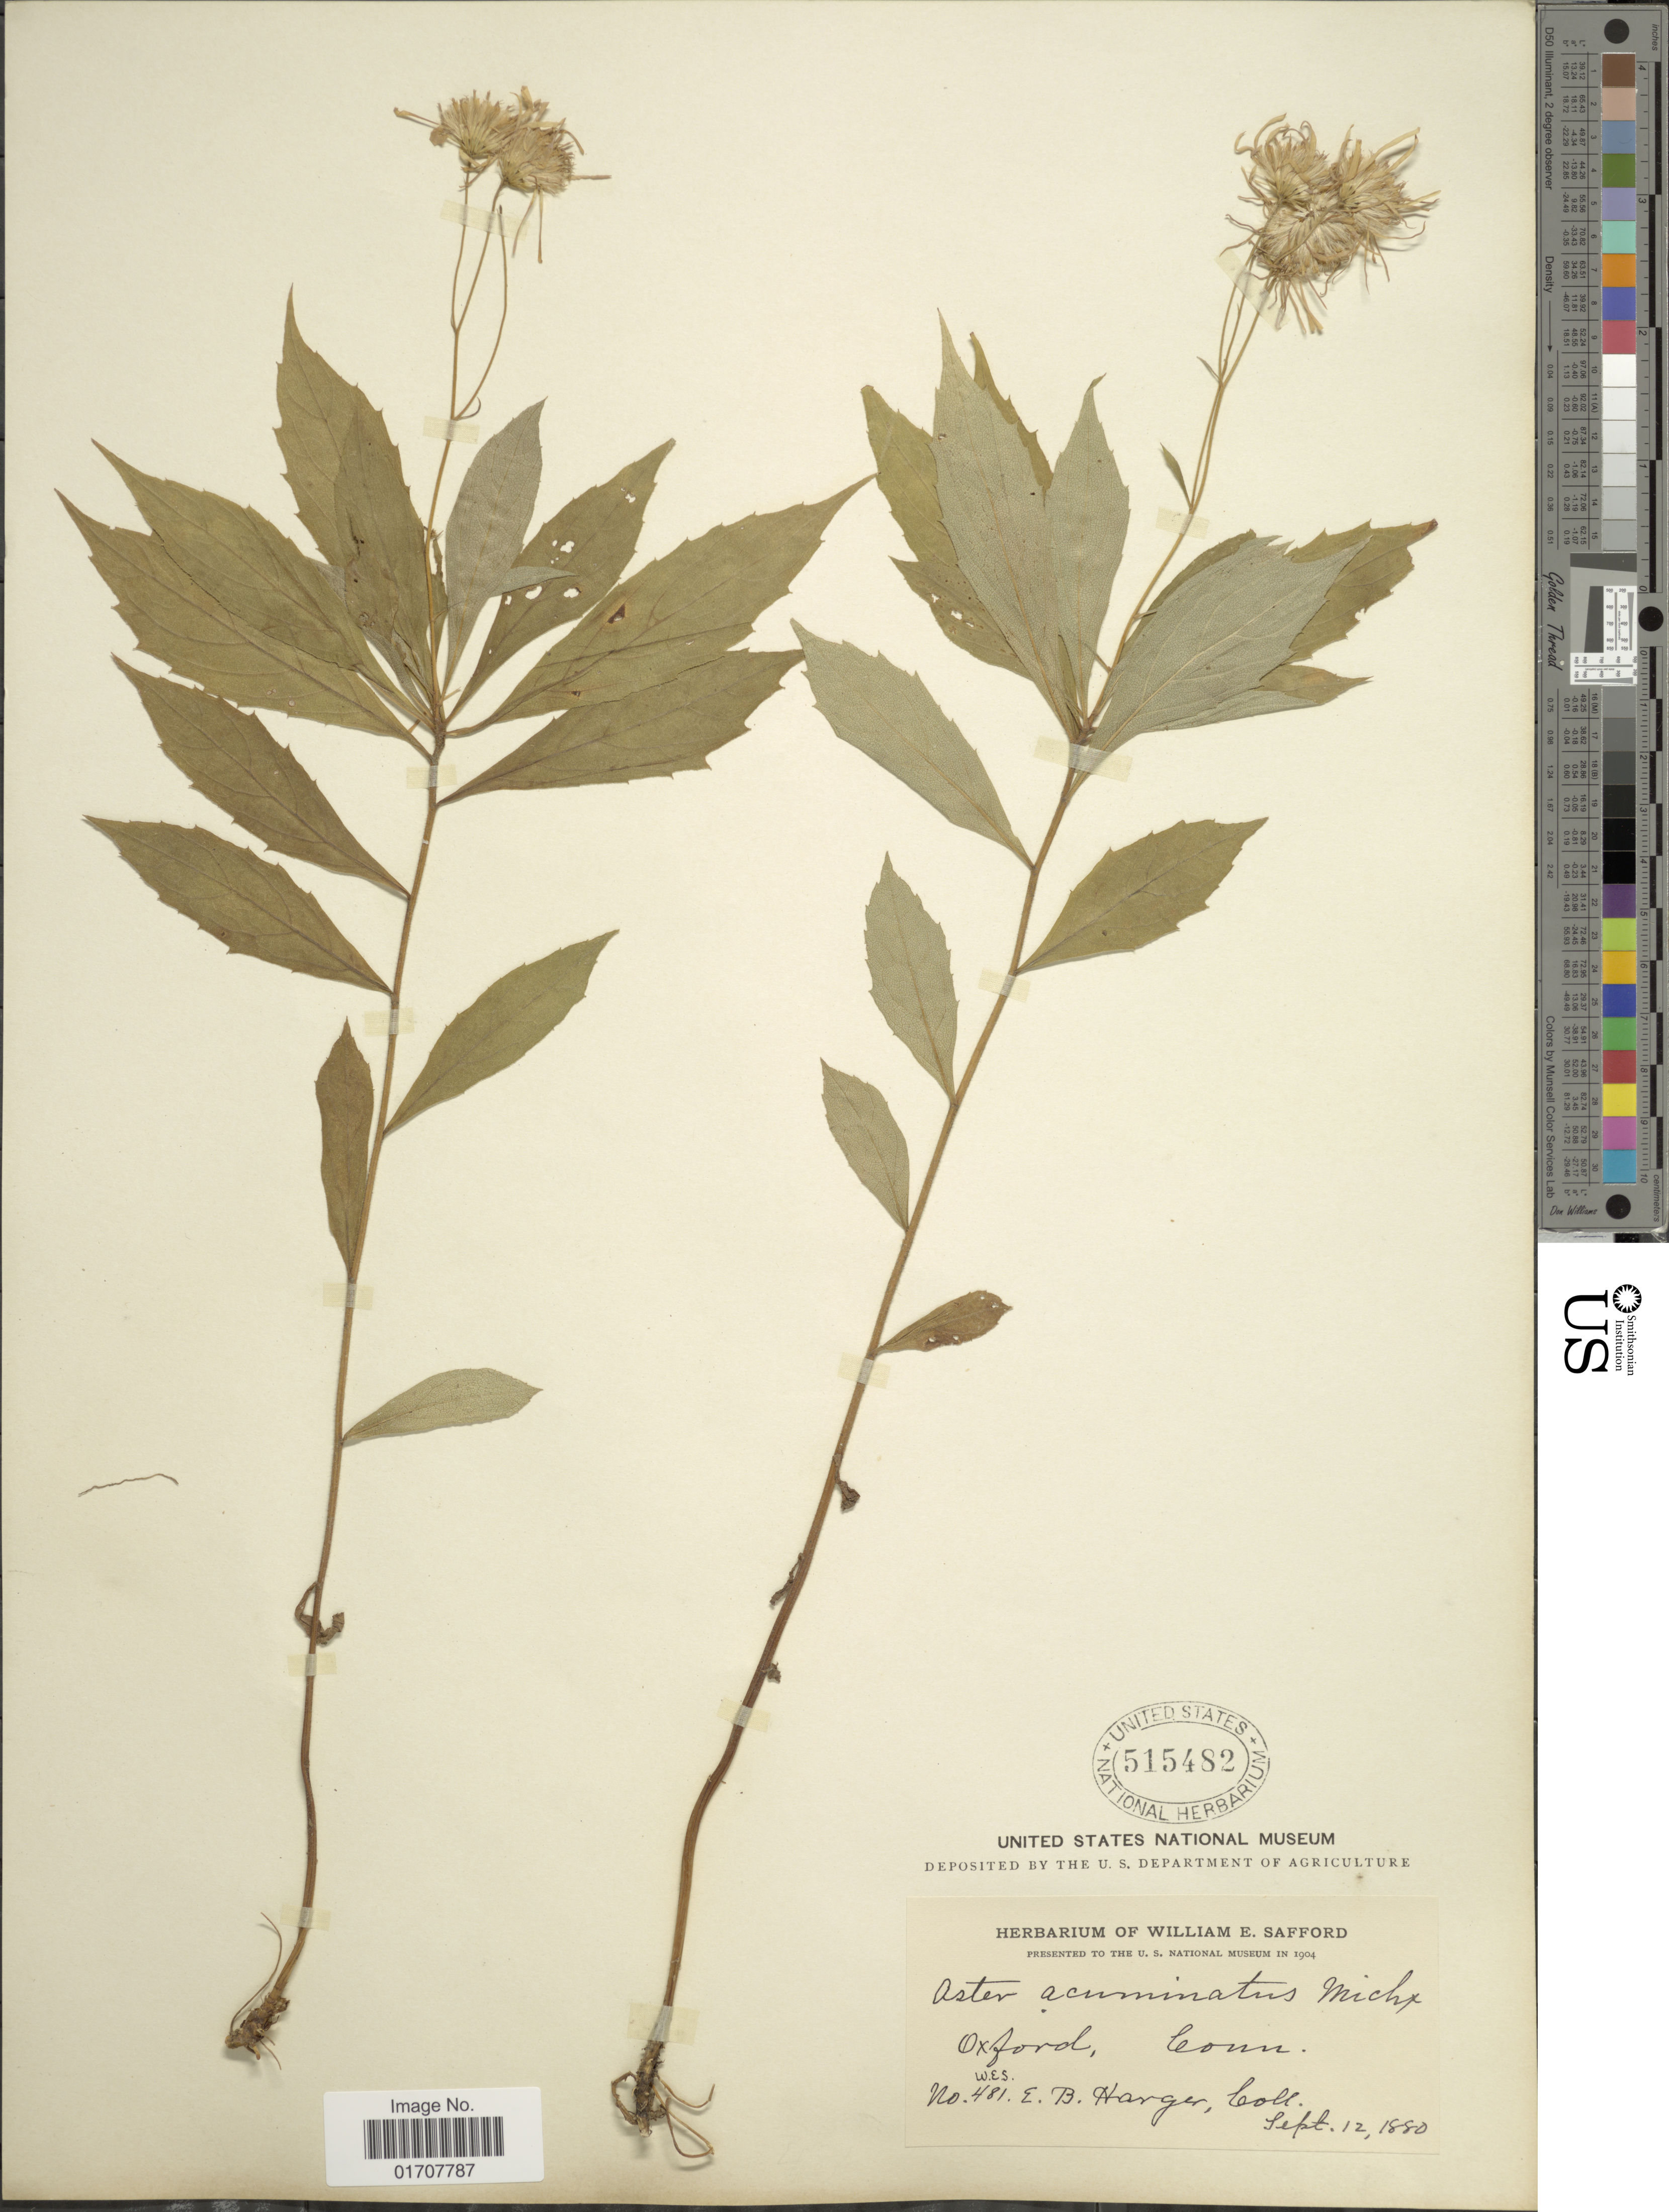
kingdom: Plantae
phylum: Tracheophyta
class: Magnoliopsida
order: Asterales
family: Asteraceae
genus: Oclemena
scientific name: Oclemena acuminata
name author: (Michx.) Greene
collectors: E. B. Harger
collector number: W.E.S. 481?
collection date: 1880-09-12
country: United States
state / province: Connecticut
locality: Oxford, Conn.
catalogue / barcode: US 515482